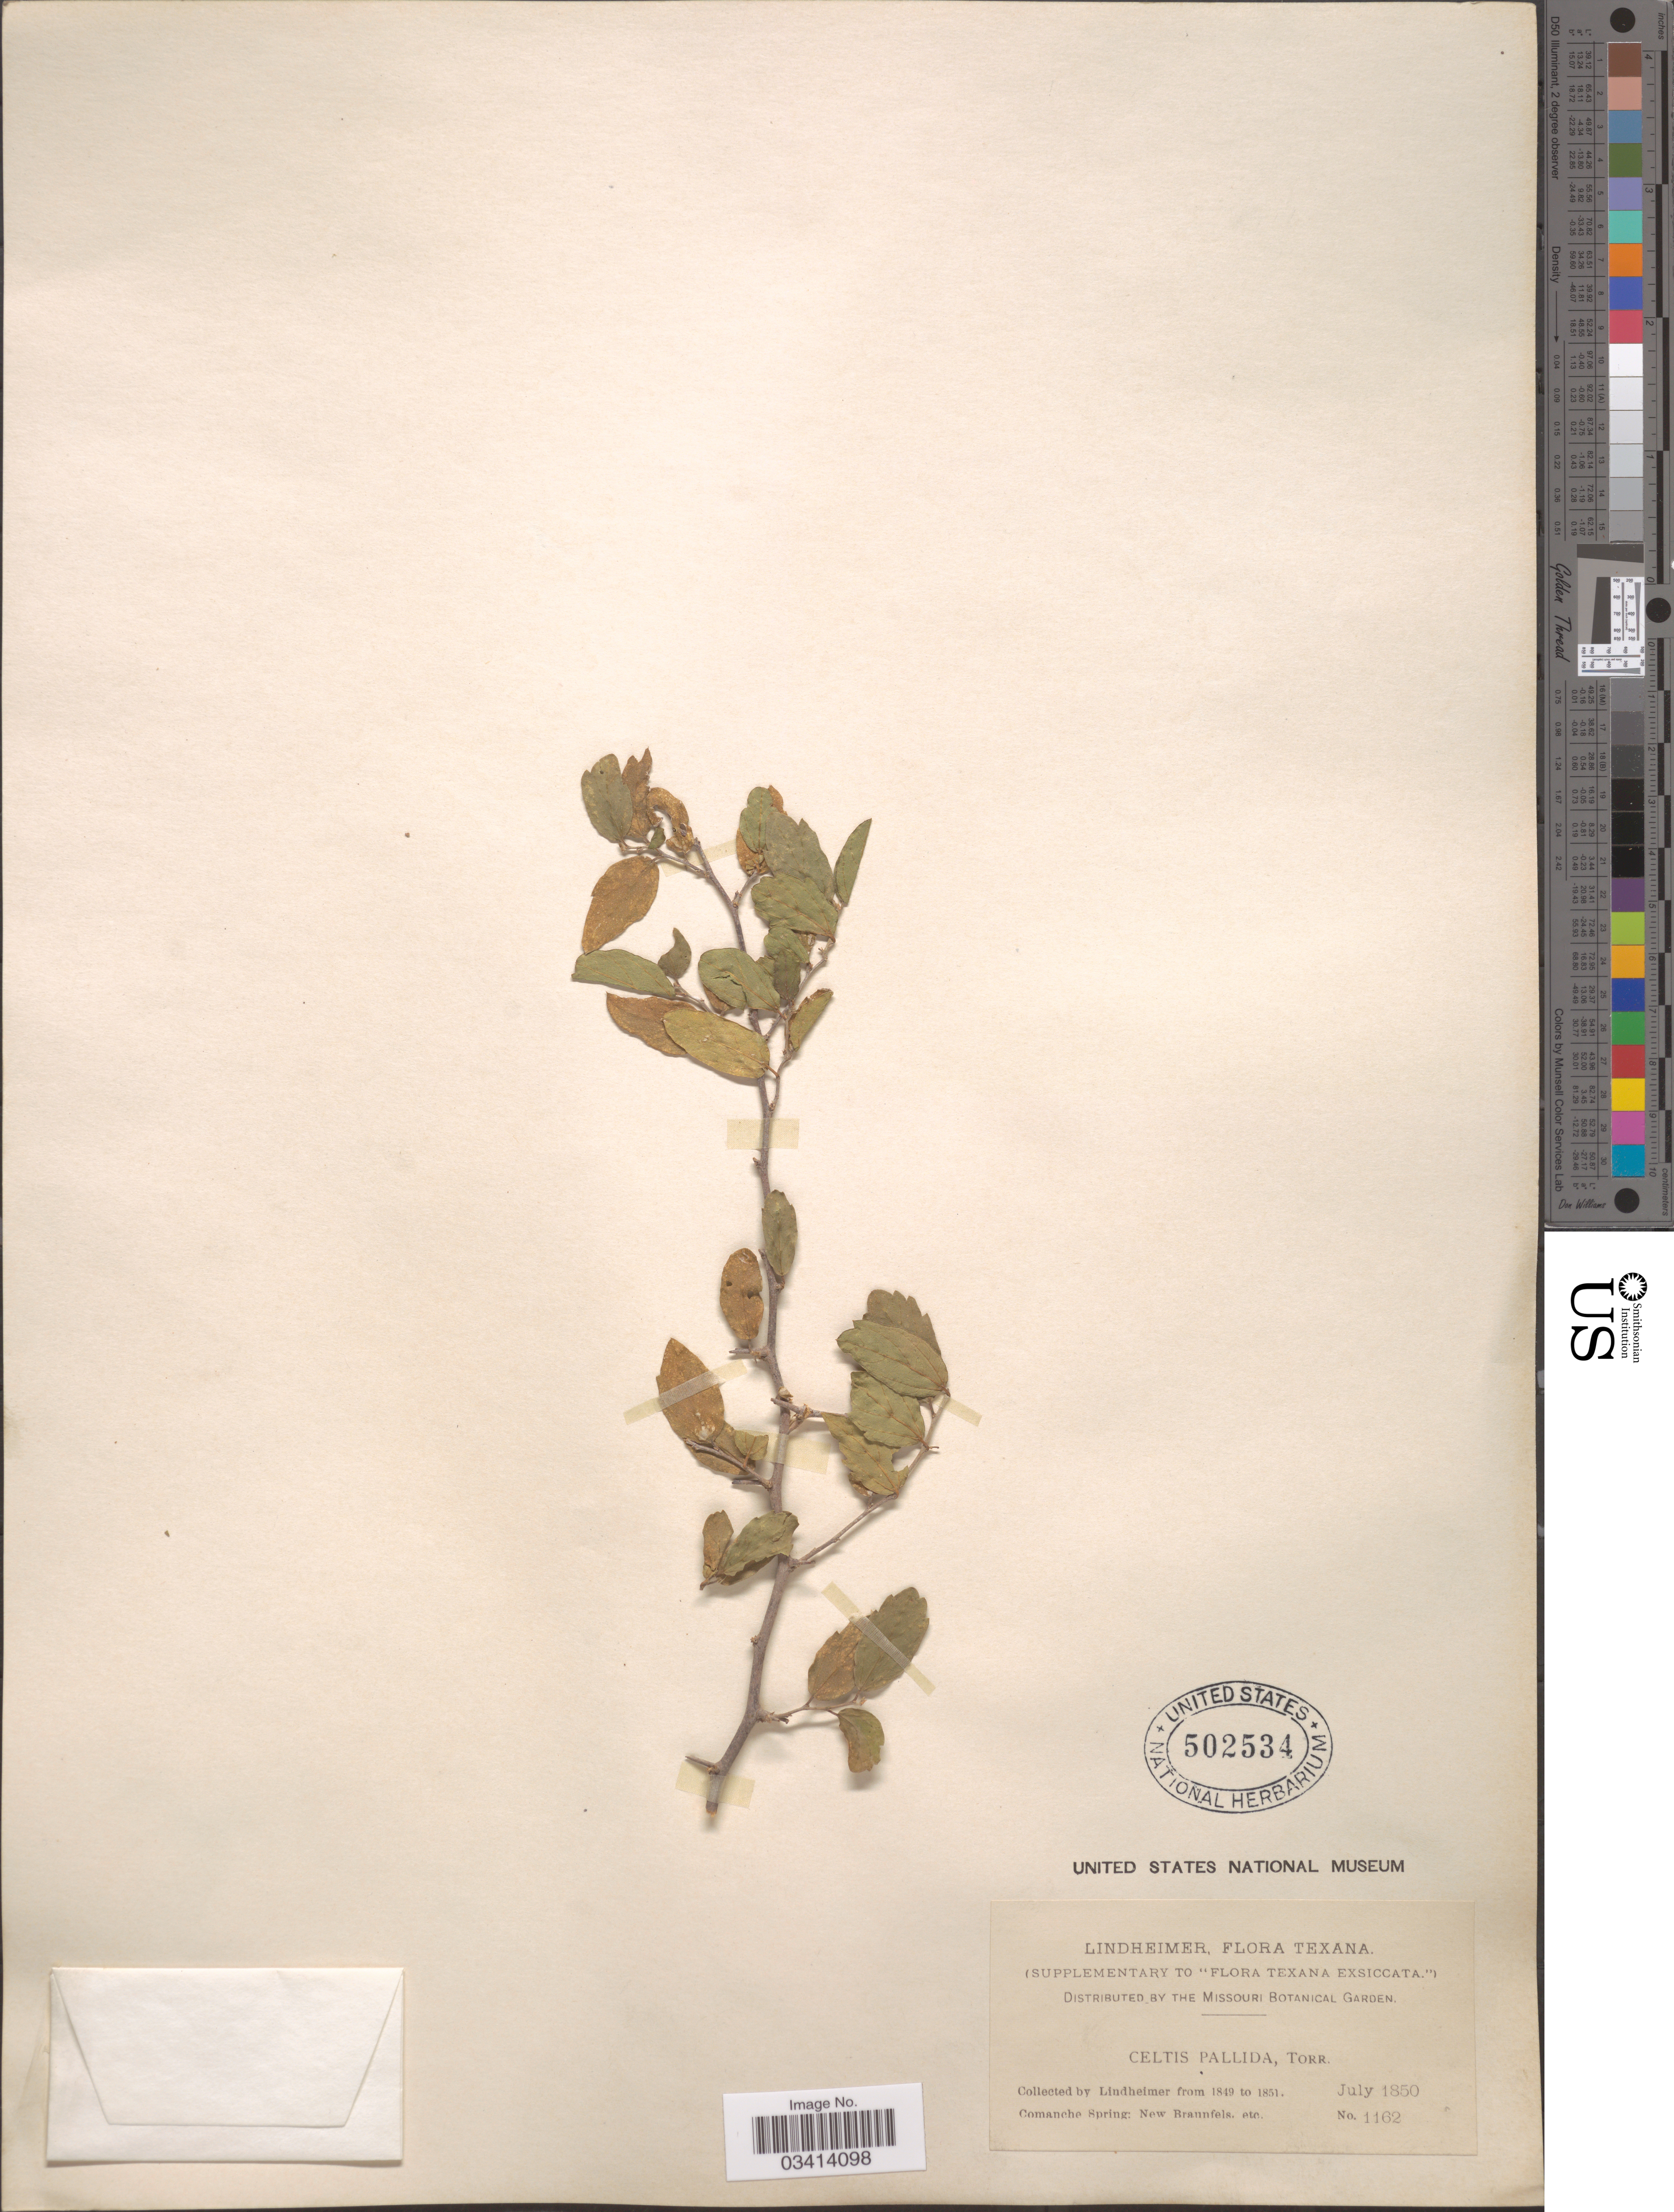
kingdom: Plantae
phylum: Tracheophyta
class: Magnoliopsida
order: Rosales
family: Cannabaceae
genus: Celtis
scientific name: Celtis pallida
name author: Torr. in Emory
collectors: -. Lindheimer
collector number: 1162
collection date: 1850-07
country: United States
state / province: Texas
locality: Comanche Spring: New Braunfels, etc.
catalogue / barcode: US 502534